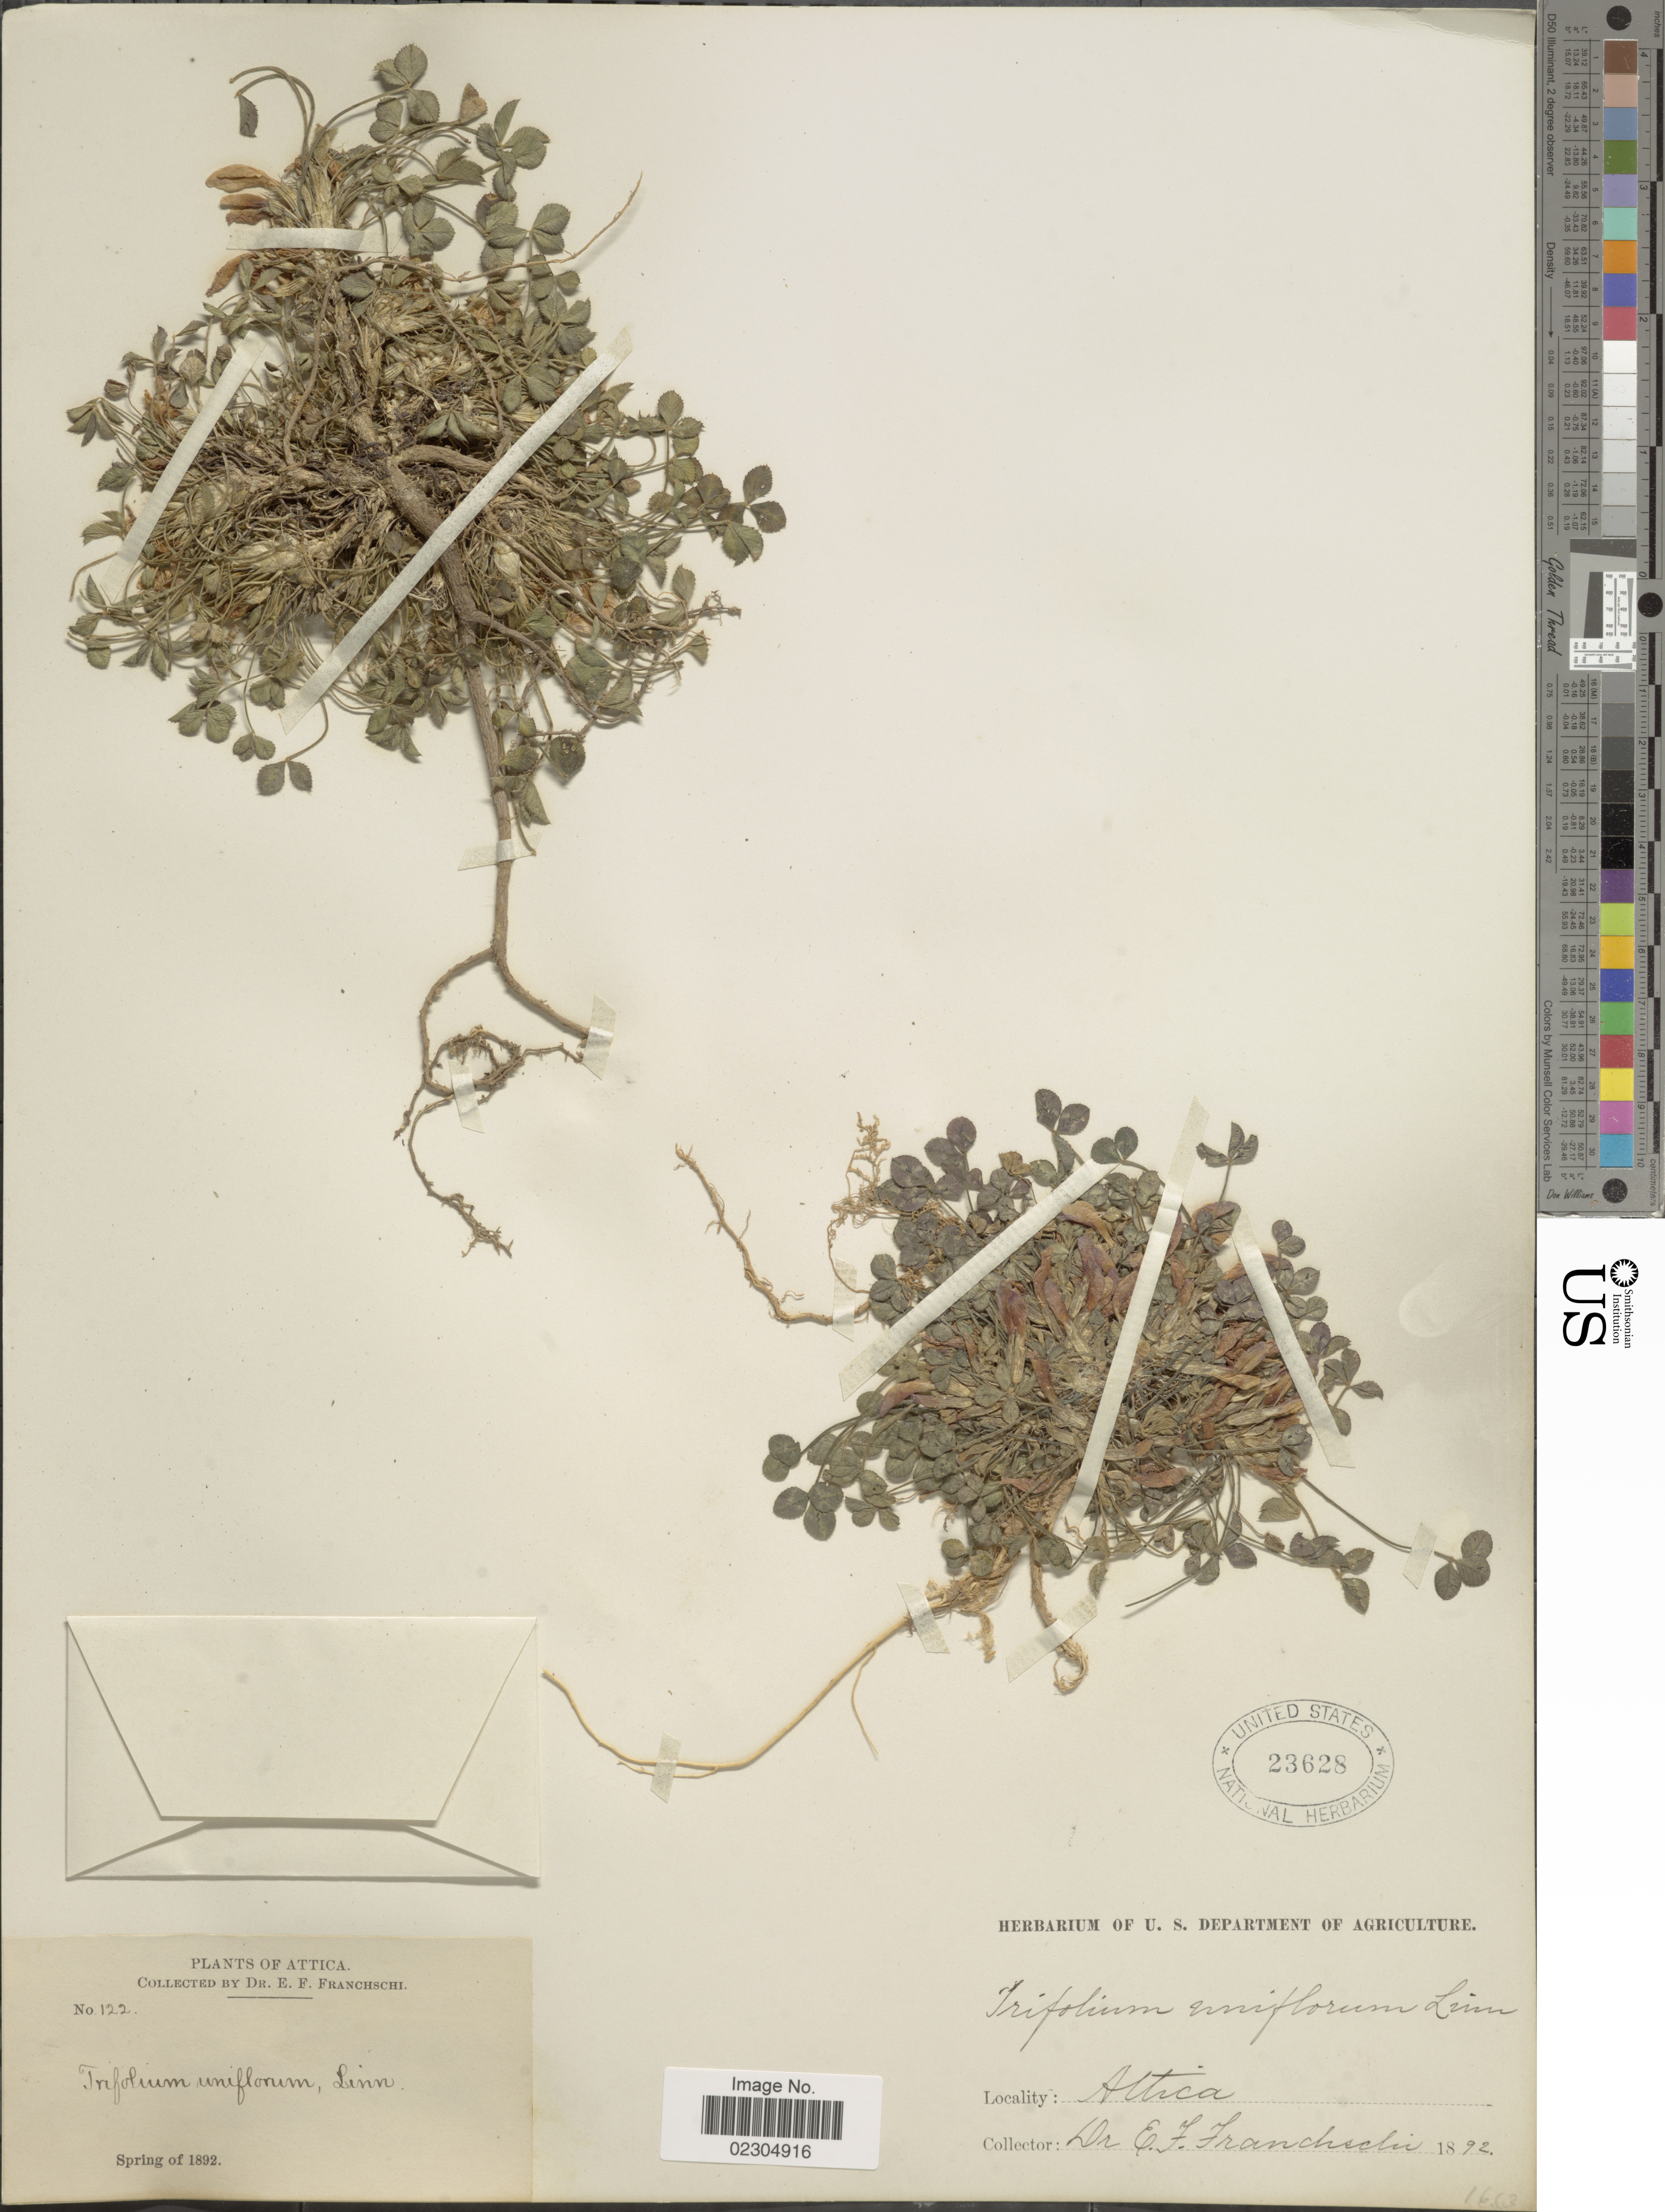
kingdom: Plantae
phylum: Tracheophyta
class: Magnoliopsida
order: Fabales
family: Fabaceae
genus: Trifolium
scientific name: Trifolium uniflorum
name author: L.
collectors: E. Franchschi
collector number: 122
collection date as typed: spring 1892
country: Greece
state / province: Attica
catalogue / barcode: US 23628